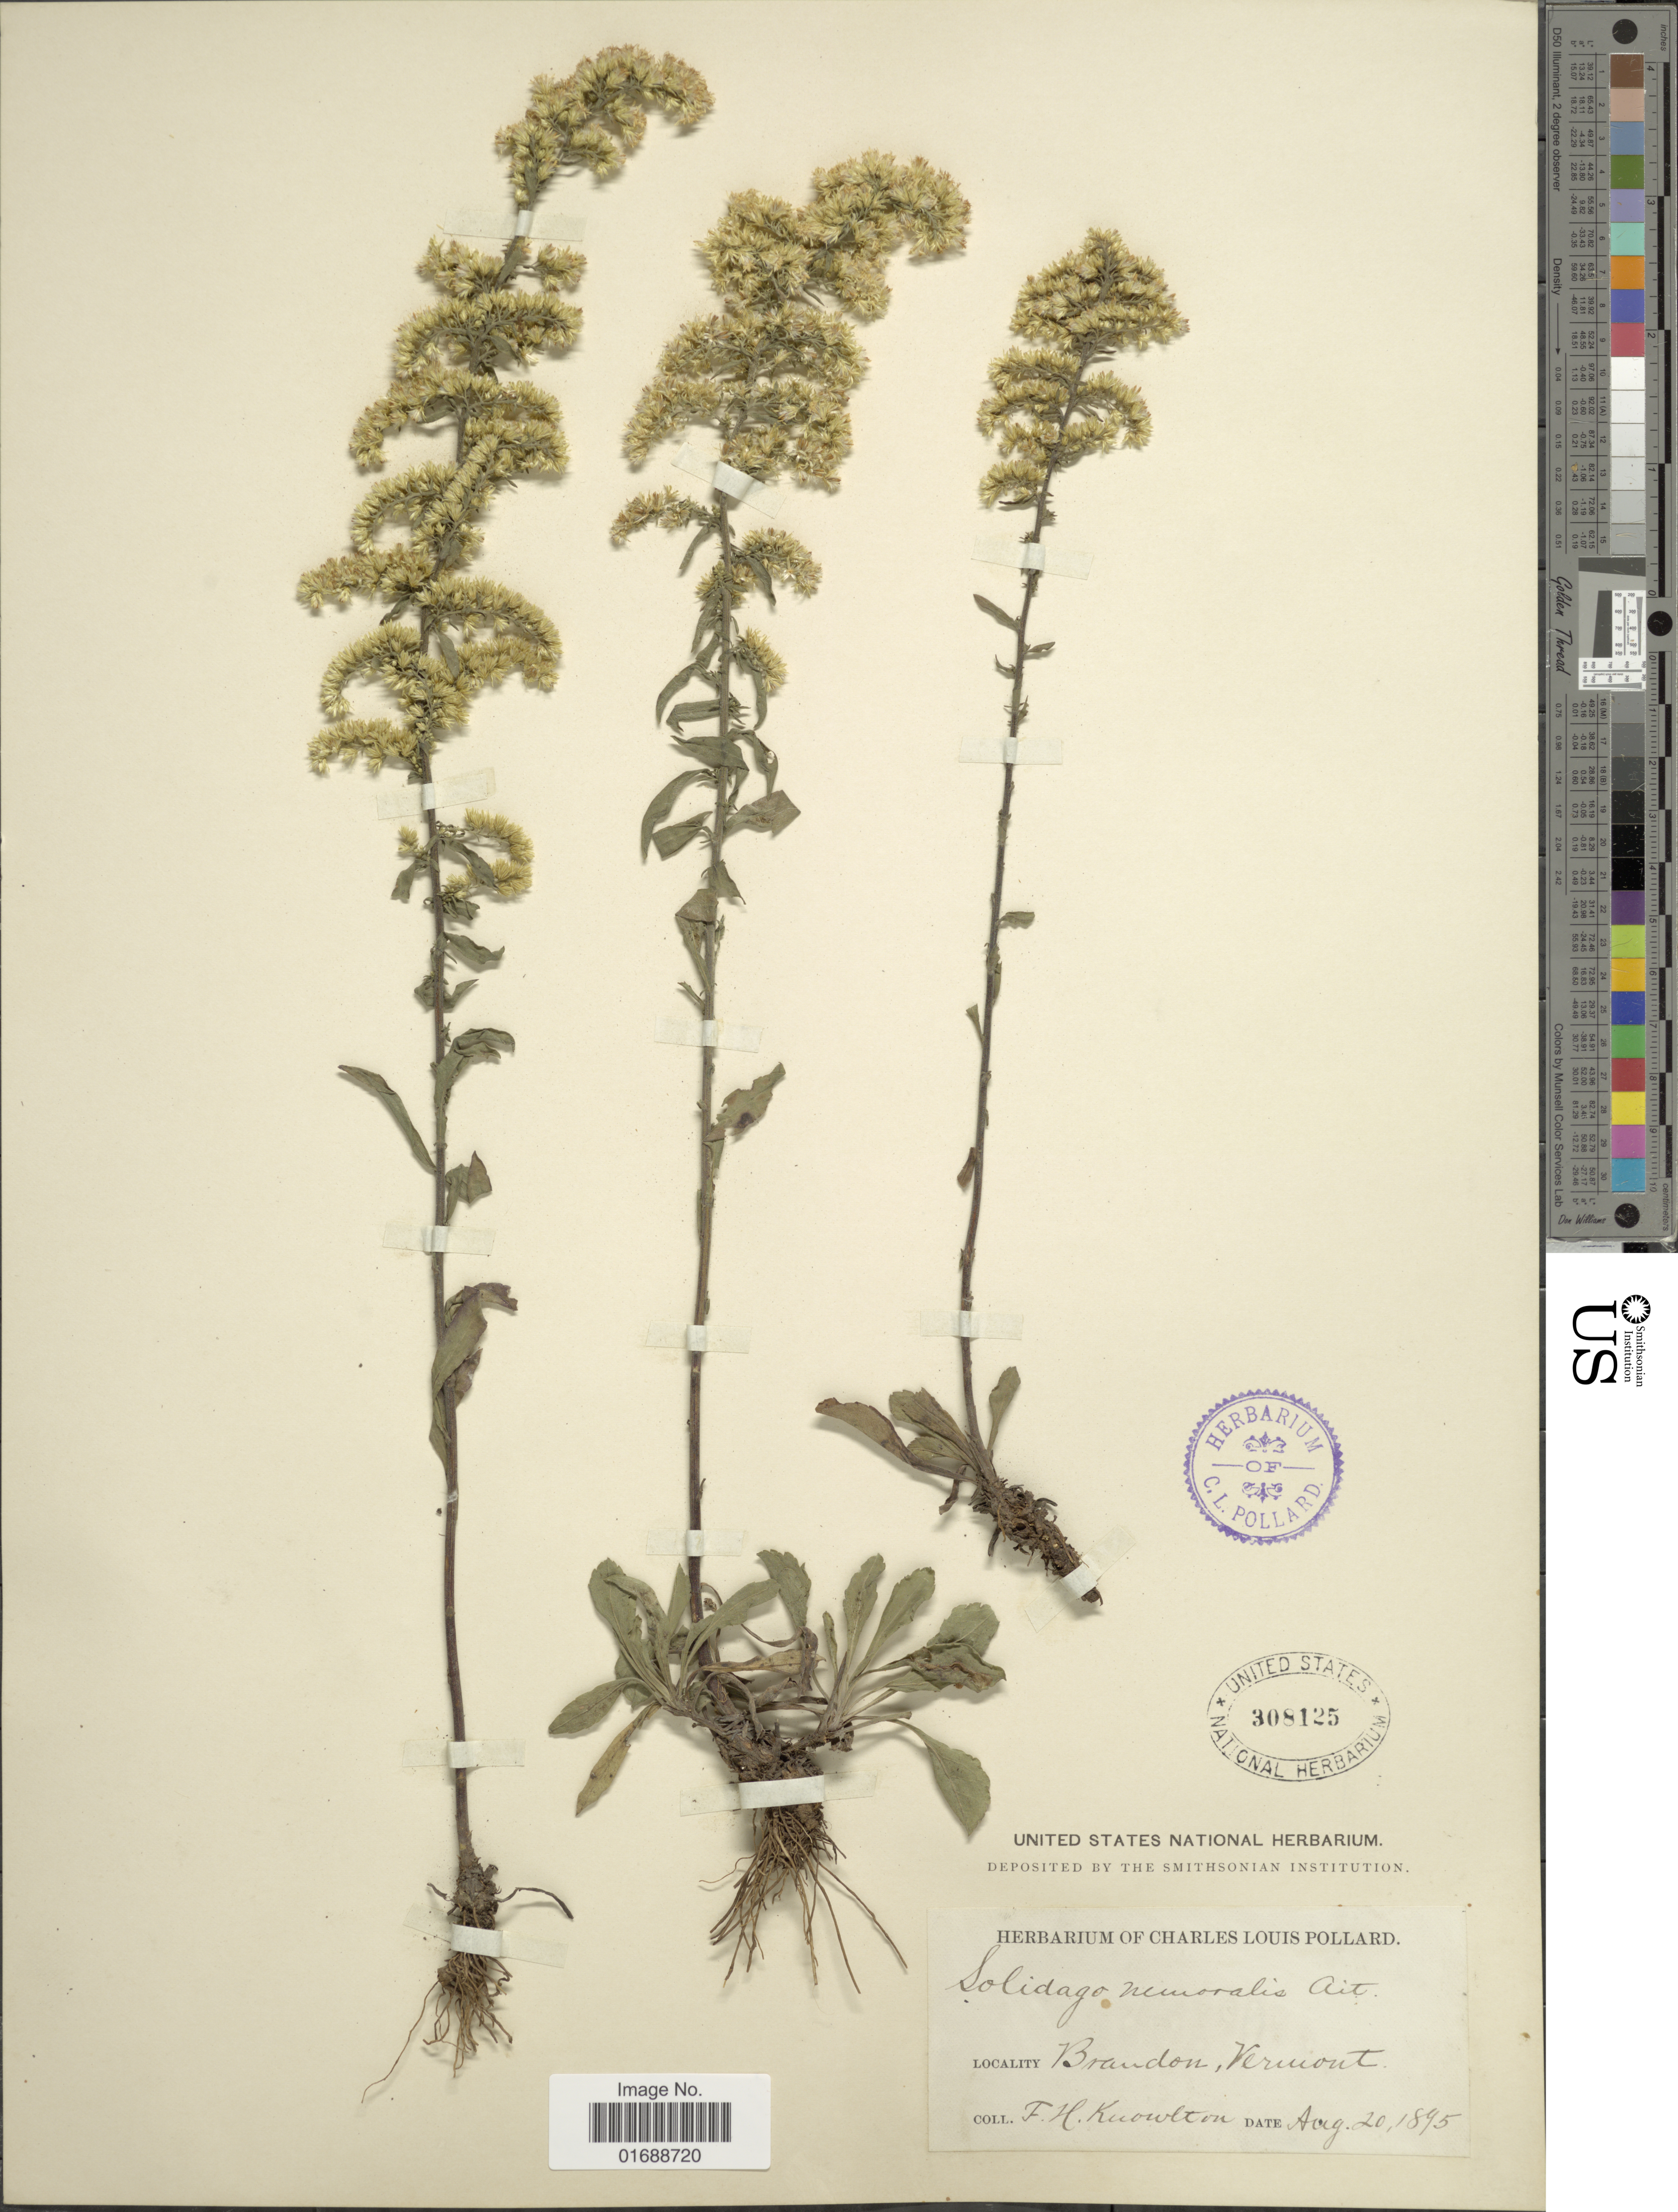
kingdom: Plantae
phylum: Tracheophyta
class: Magnoliopsida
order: Asterales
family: Asteraceae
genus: Solidago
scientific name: Solidago nemoralis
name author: Aiton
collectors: F. H. Knowlton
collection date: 1895-08-20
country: United States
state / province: Vermont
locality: Brandon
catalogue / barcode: US 308125